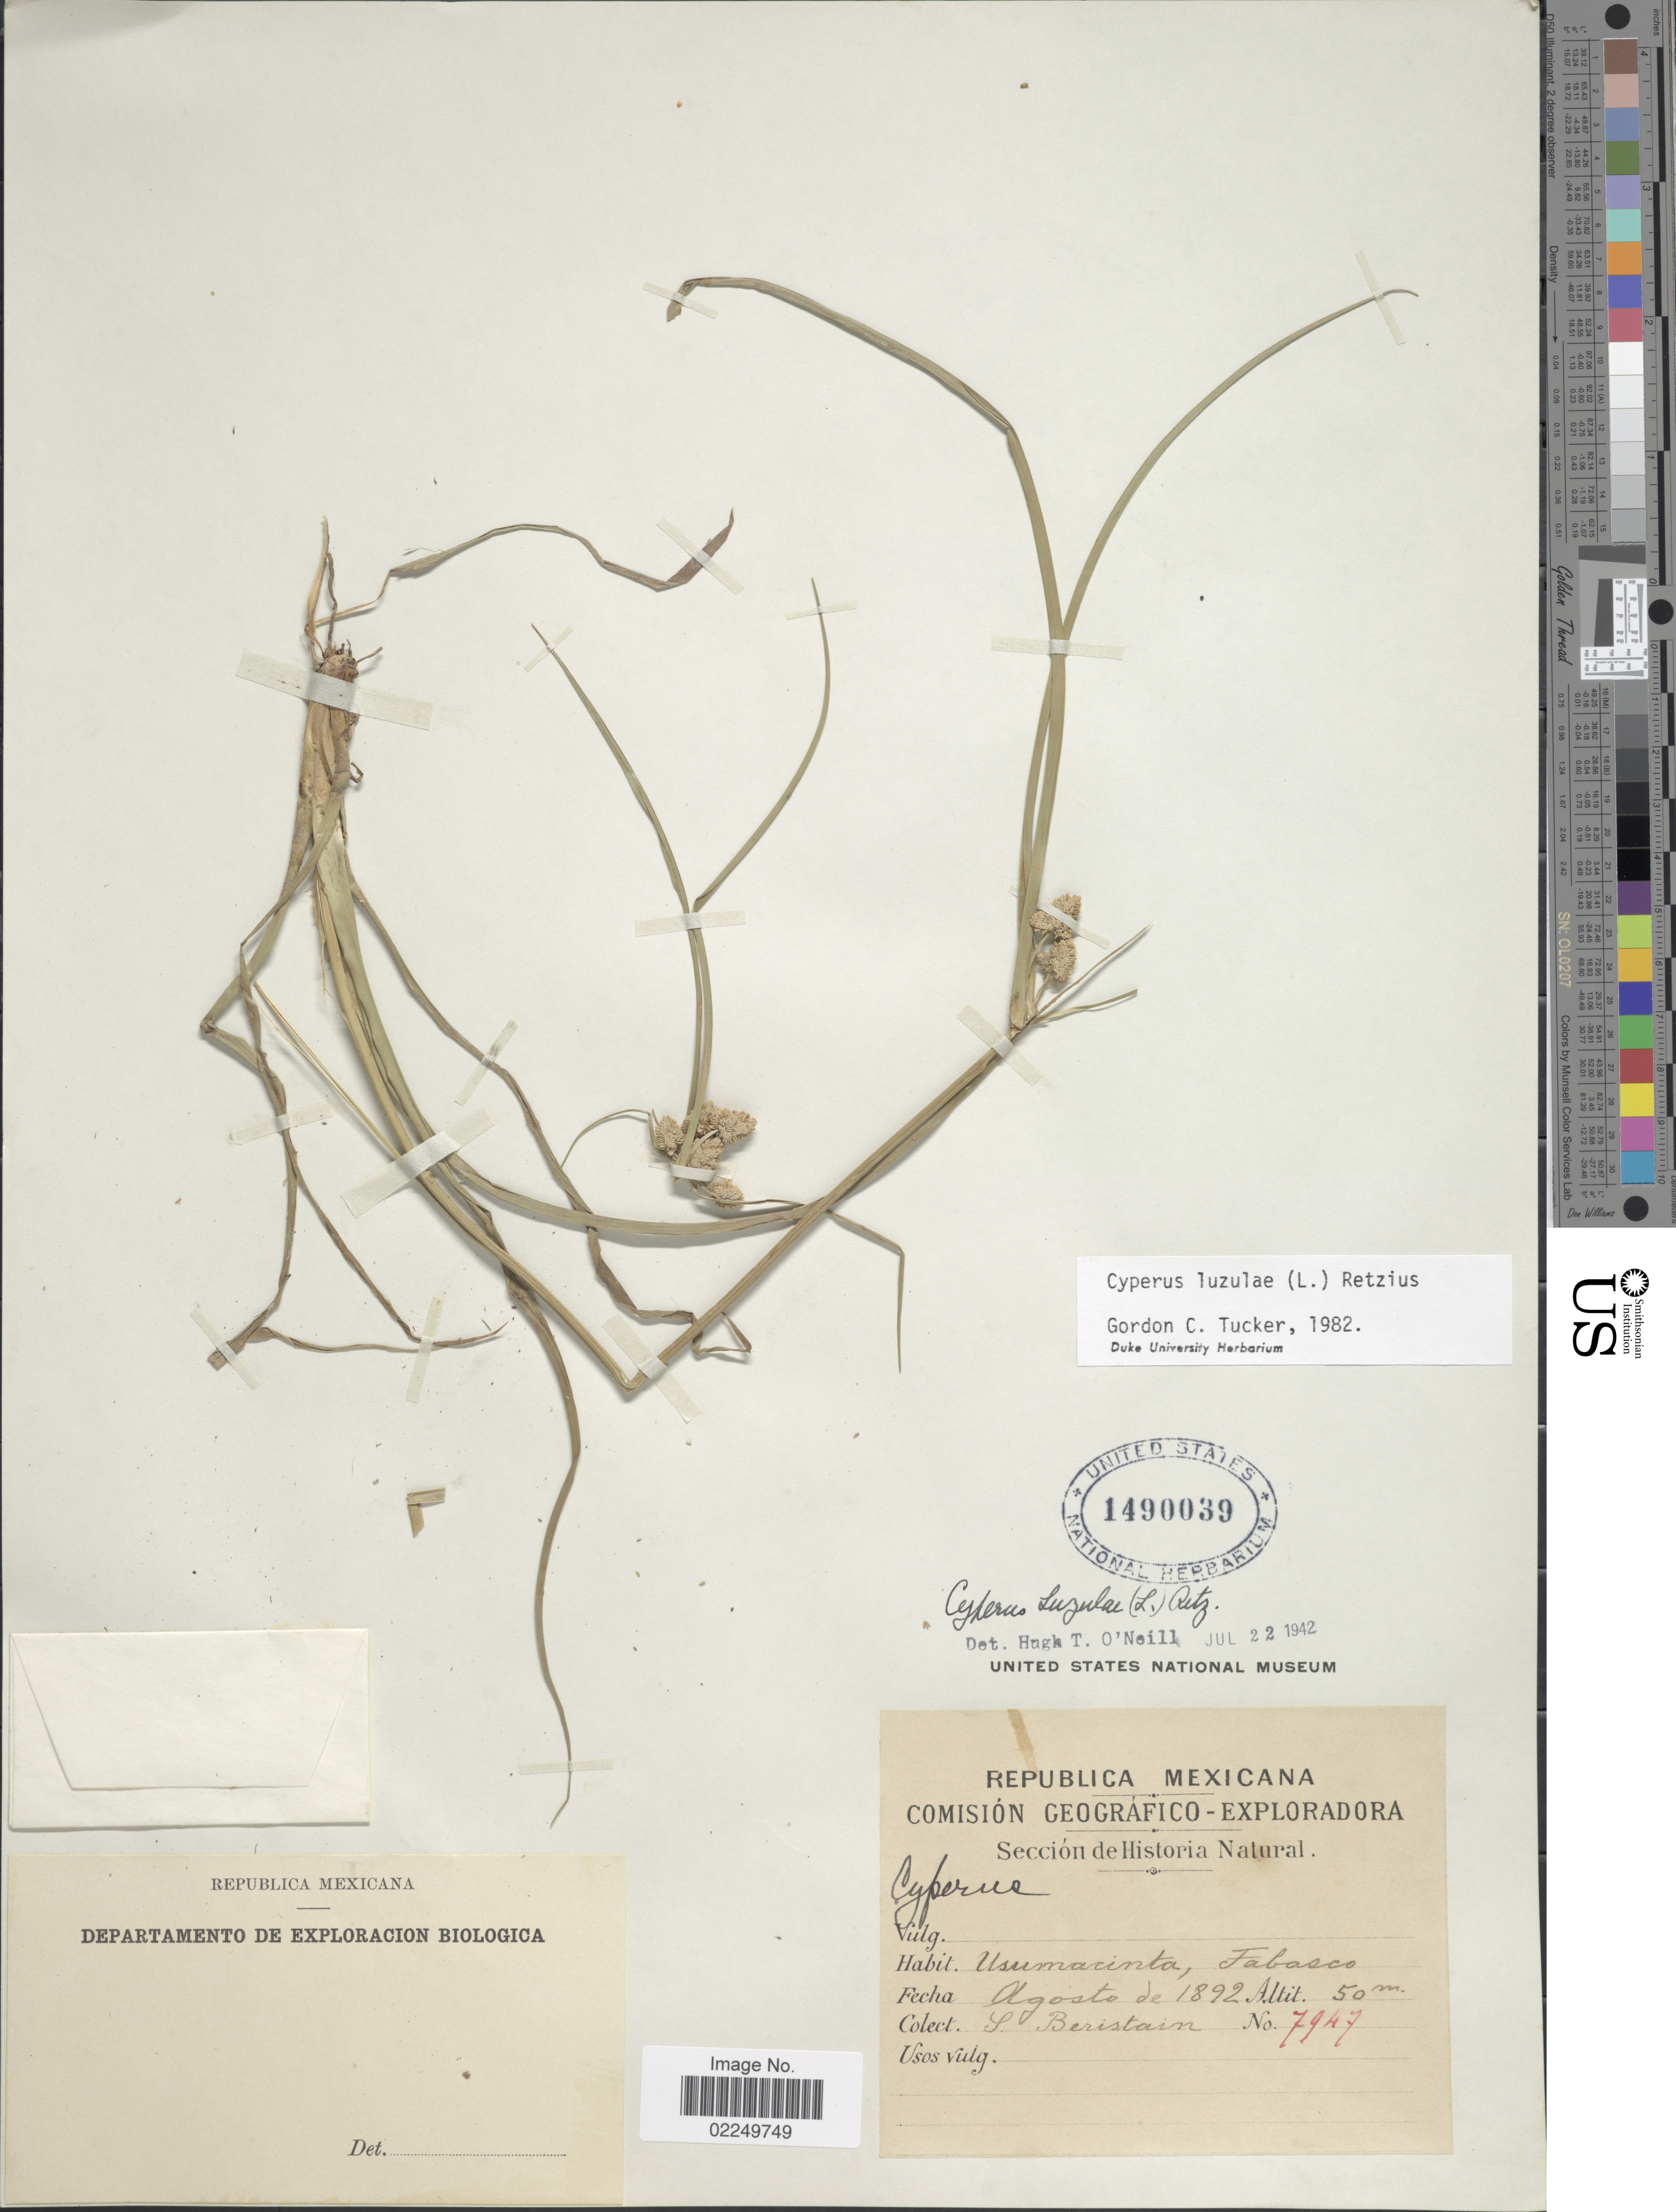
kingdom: Plantae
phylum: Tracheophyta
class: Liliopsida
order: Poales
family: Cyperaceae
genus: Cyperus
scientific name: Cyperus luzulae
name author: (L.) Rottb. ex Retz.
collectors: Beristain, S.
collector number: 7947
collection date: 1892-08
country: Mexico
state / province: Tabasco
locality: Usumacinta, Tabasco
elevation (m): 50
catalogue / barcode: US 1490039